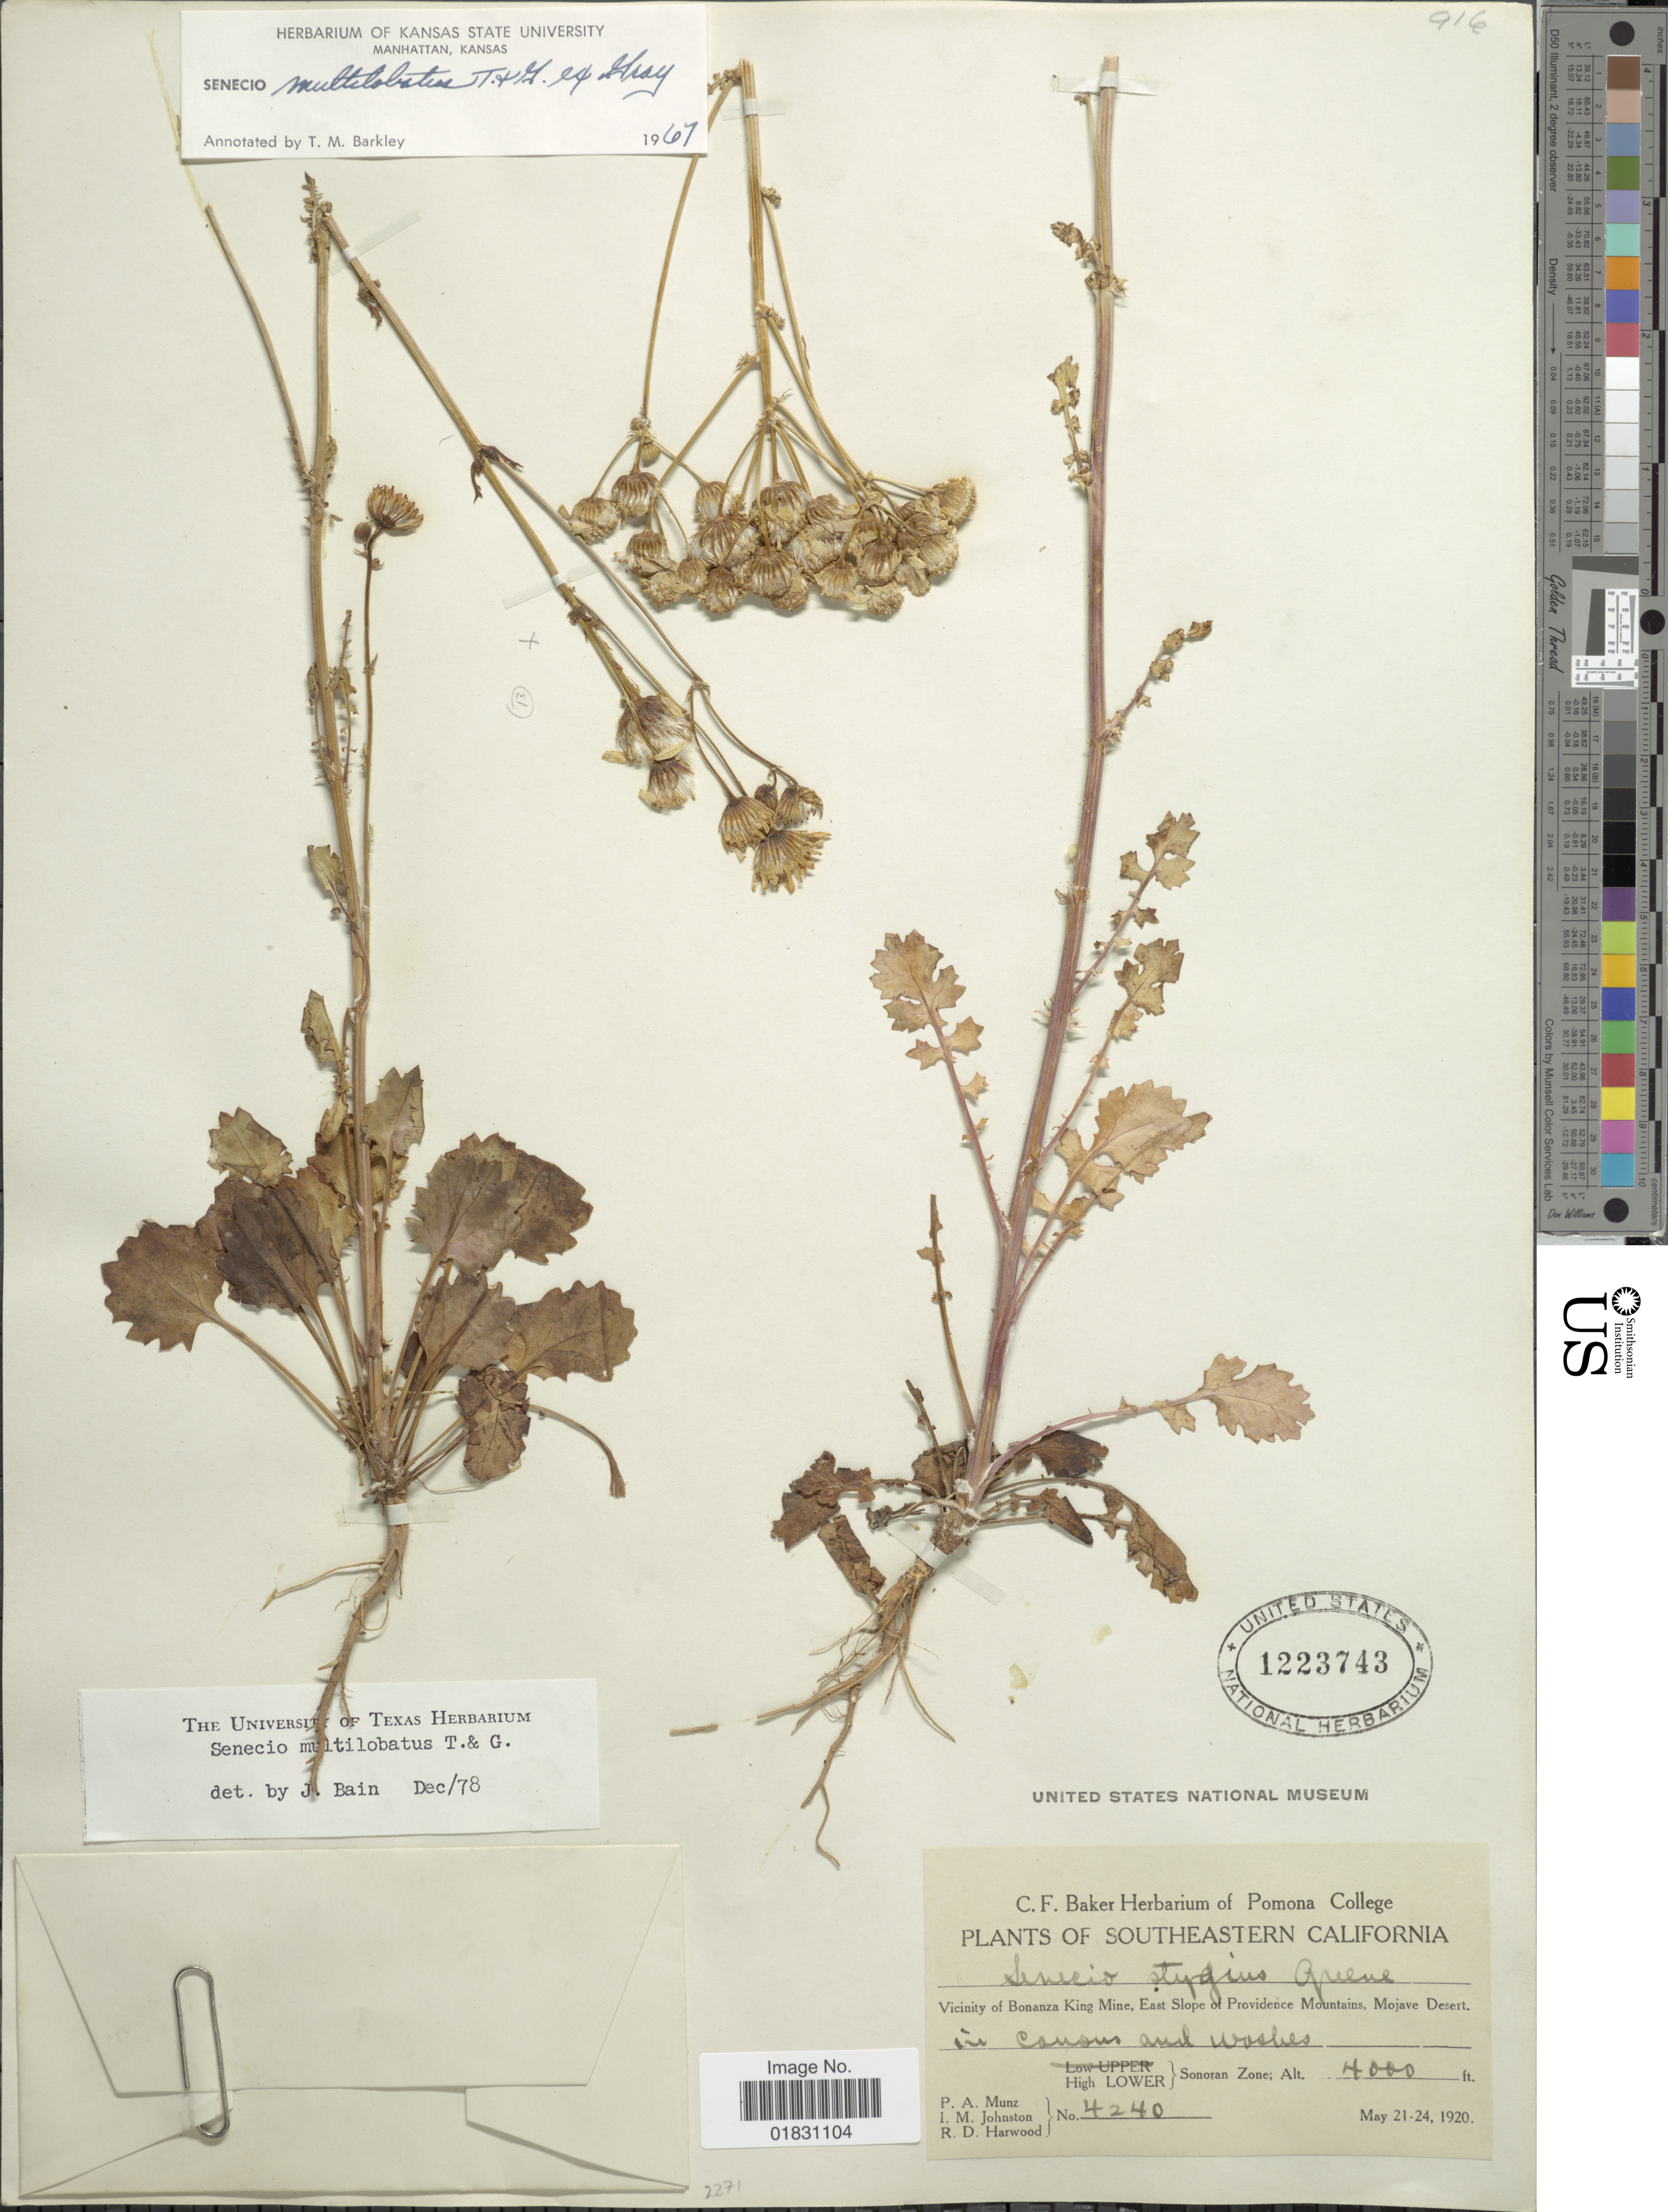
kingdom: Plantae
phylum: Tracheophyta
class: Magnoliopsida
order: Asterales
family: Asteraceae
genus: Packera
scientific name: Packera multilobata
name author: (Torr. & A. Gray) W.A. Weber & Á. Löve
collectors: P. A. Munz, I.M. Johnston & R. Harwood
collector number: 4240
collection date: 1920-05-21/1920-05-24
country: United States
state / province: California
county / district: San Bernardino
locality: Southern California, Vicinity of Bonanza King Mine, East Slope of Providence Mountains, Mojave Desert, High Lower Sonoran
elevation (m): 1219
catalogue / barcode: US 1223743